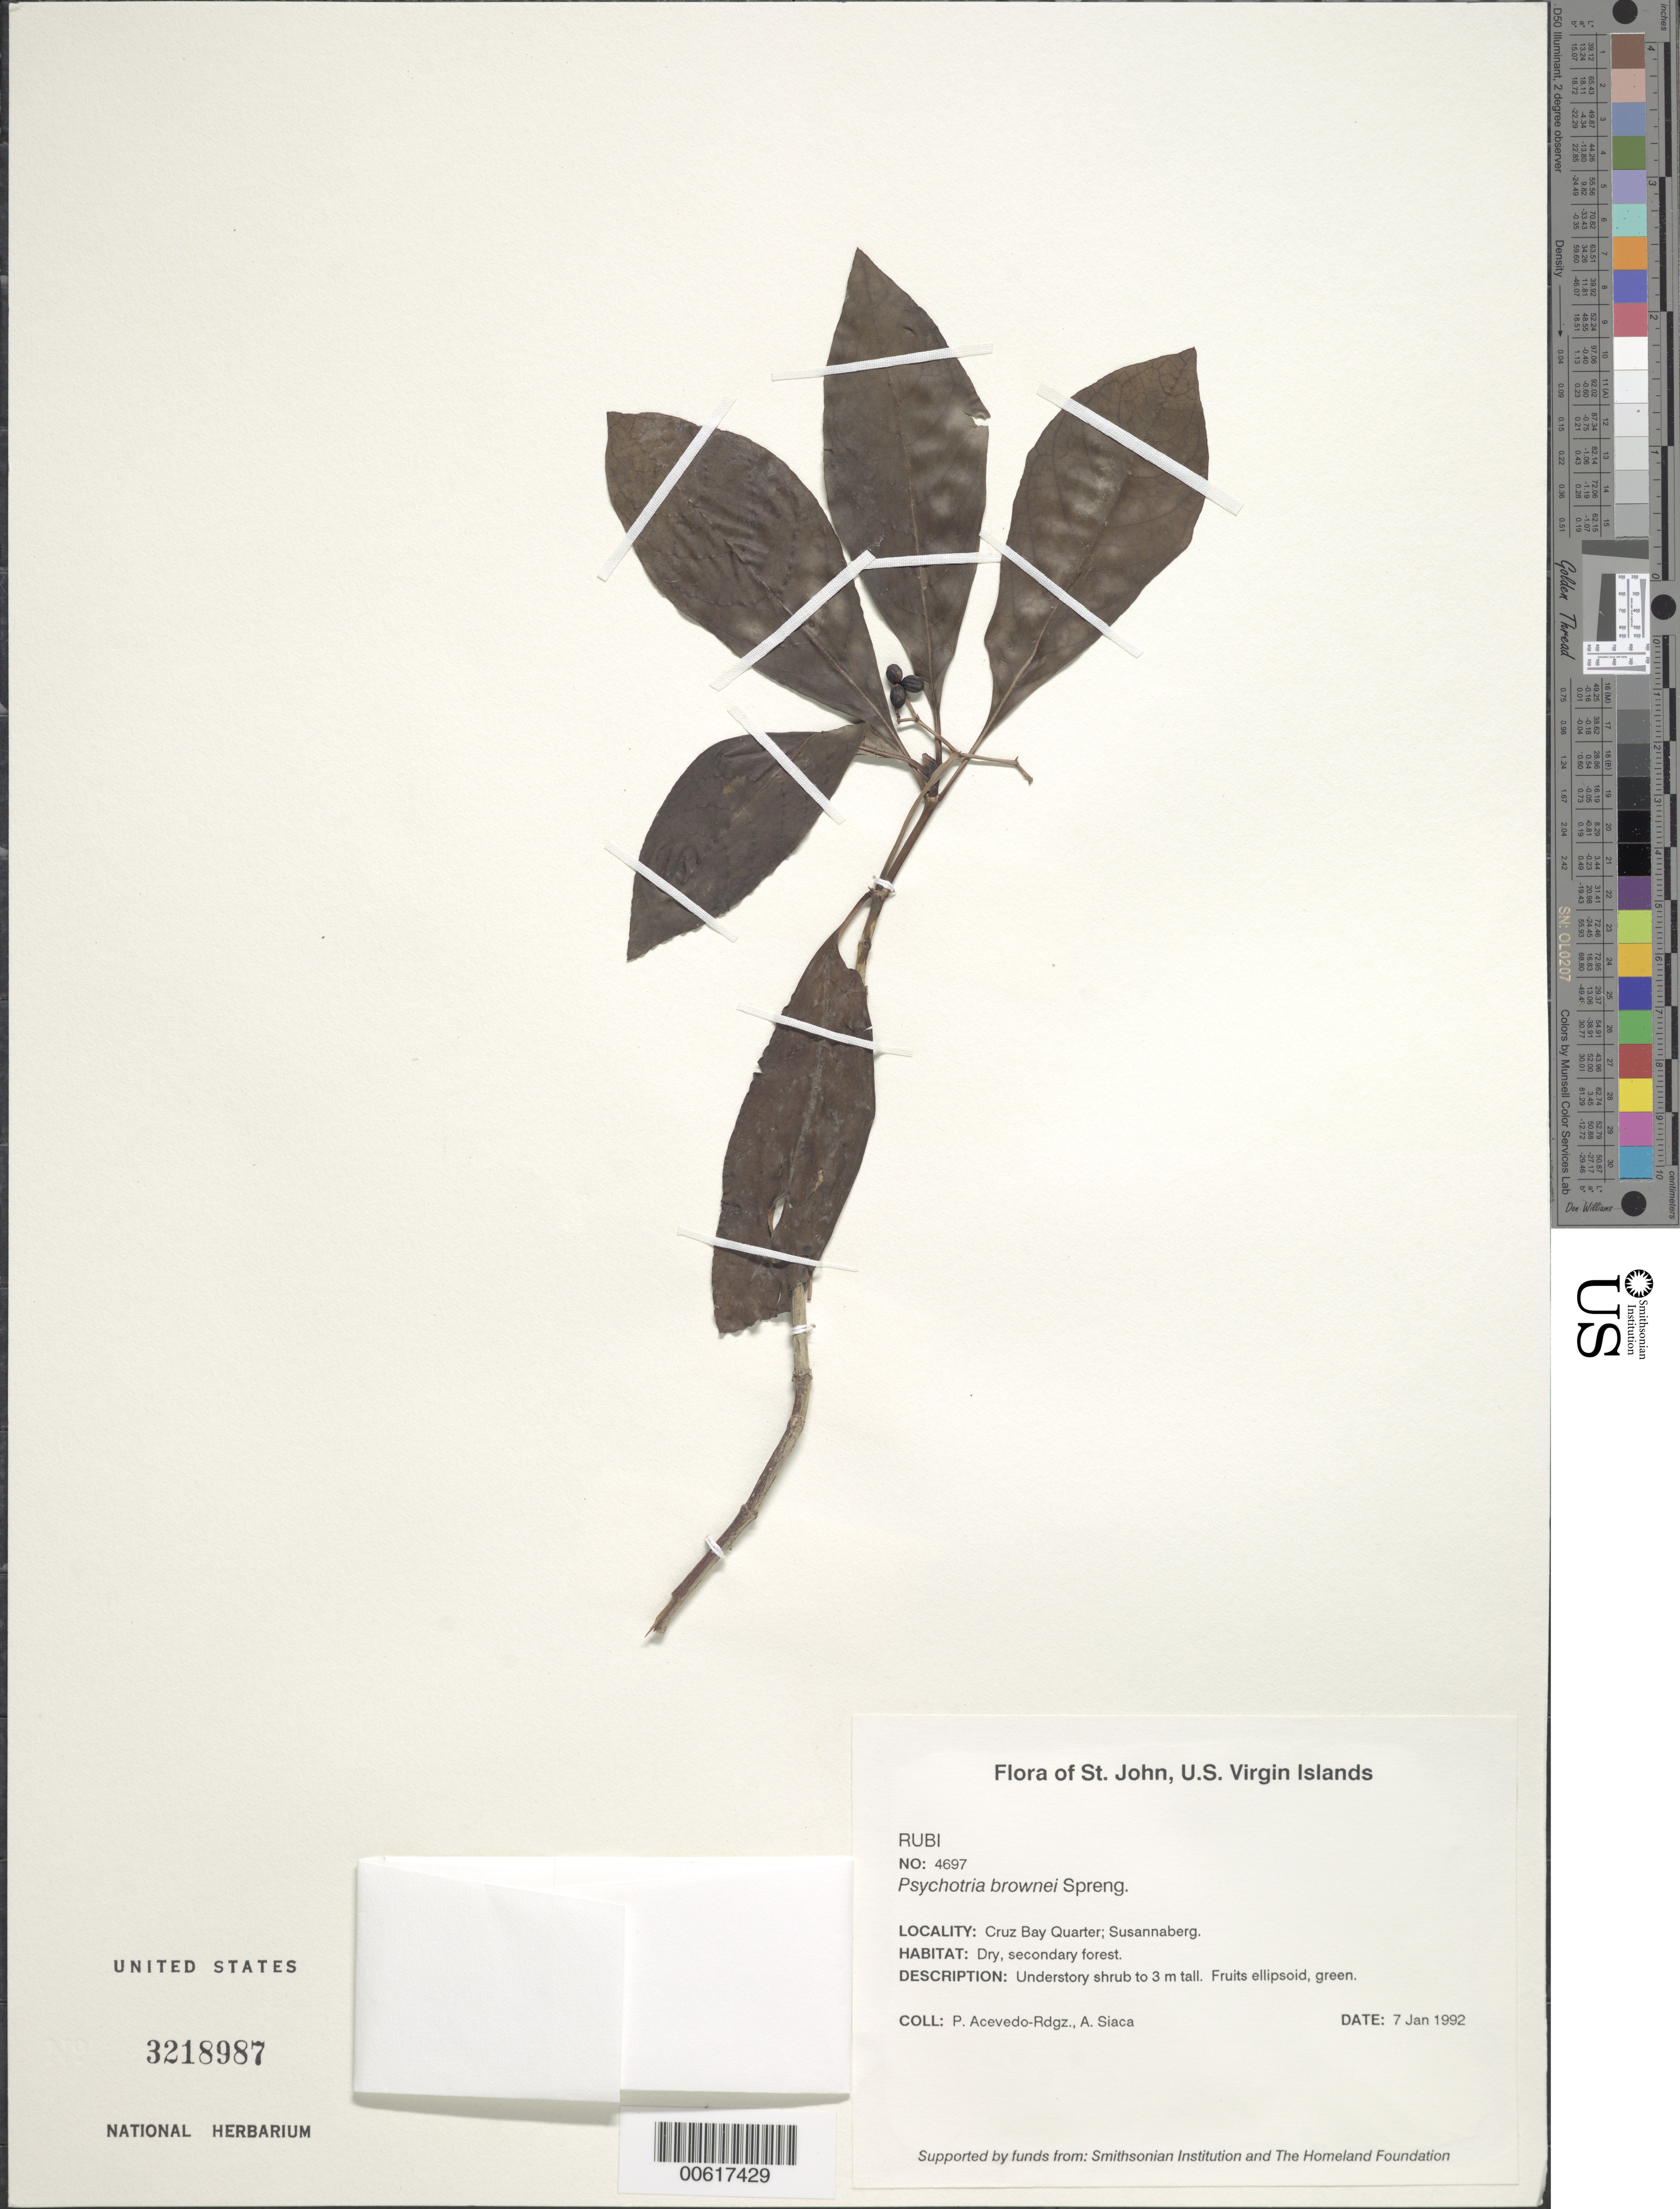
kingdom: Plantae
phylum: Tracheophyta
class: Magnoliopsida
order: Gentianales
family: Rubiaceae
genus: Psychotria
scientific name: Psychotria brownei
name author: Spreng.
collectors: P. Acevedo-Rodr. & A. Siaca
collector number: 4697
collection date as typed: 07 Jan 1992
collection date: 1992-01-07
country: U.S. Virgin Islands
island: St. John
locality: Cruz Bay Quarter; Susannaberg.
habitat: Dry, secondary forest.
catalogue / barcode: US 3218987